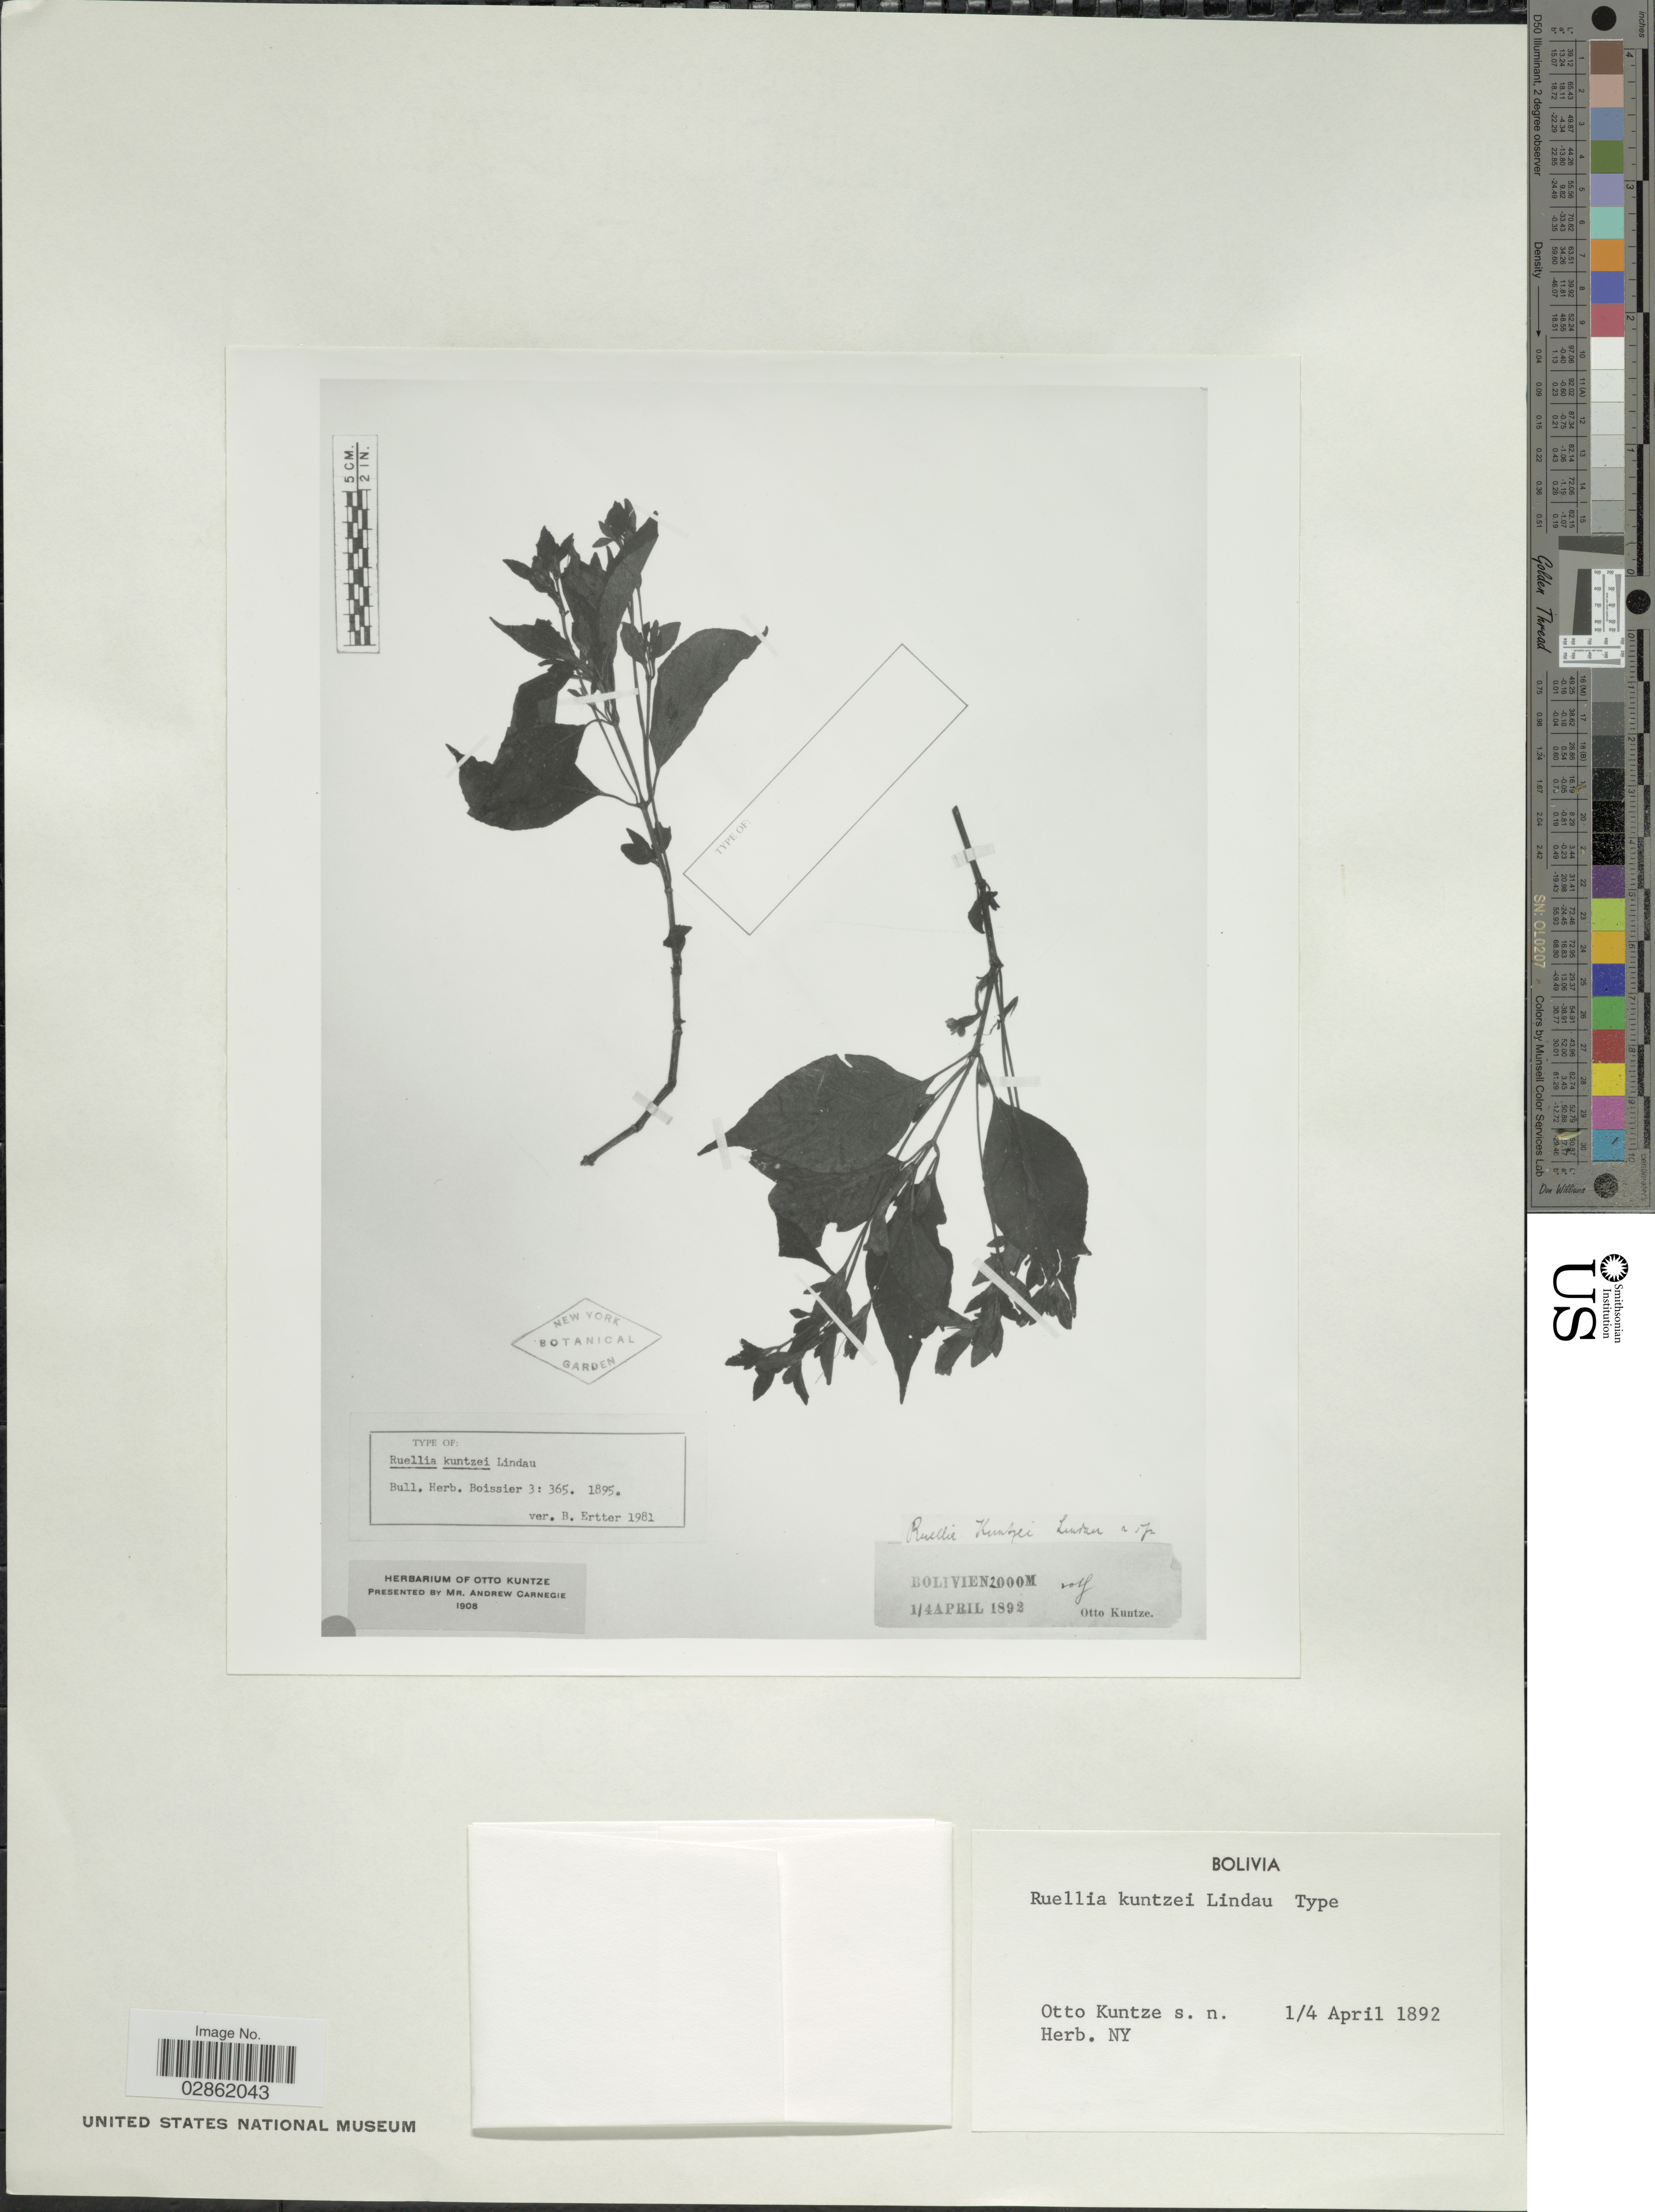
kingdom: Plantae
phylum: Tracheophyta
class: Magnoliopsida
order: Lamiales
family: Acanthaceae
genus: Ruellia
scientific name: Ruellia sanguinea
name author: Griseb.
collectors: C.E.O. Kuntze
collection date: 1892-04-01/1892-04-04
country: Bolivia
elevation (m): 2000